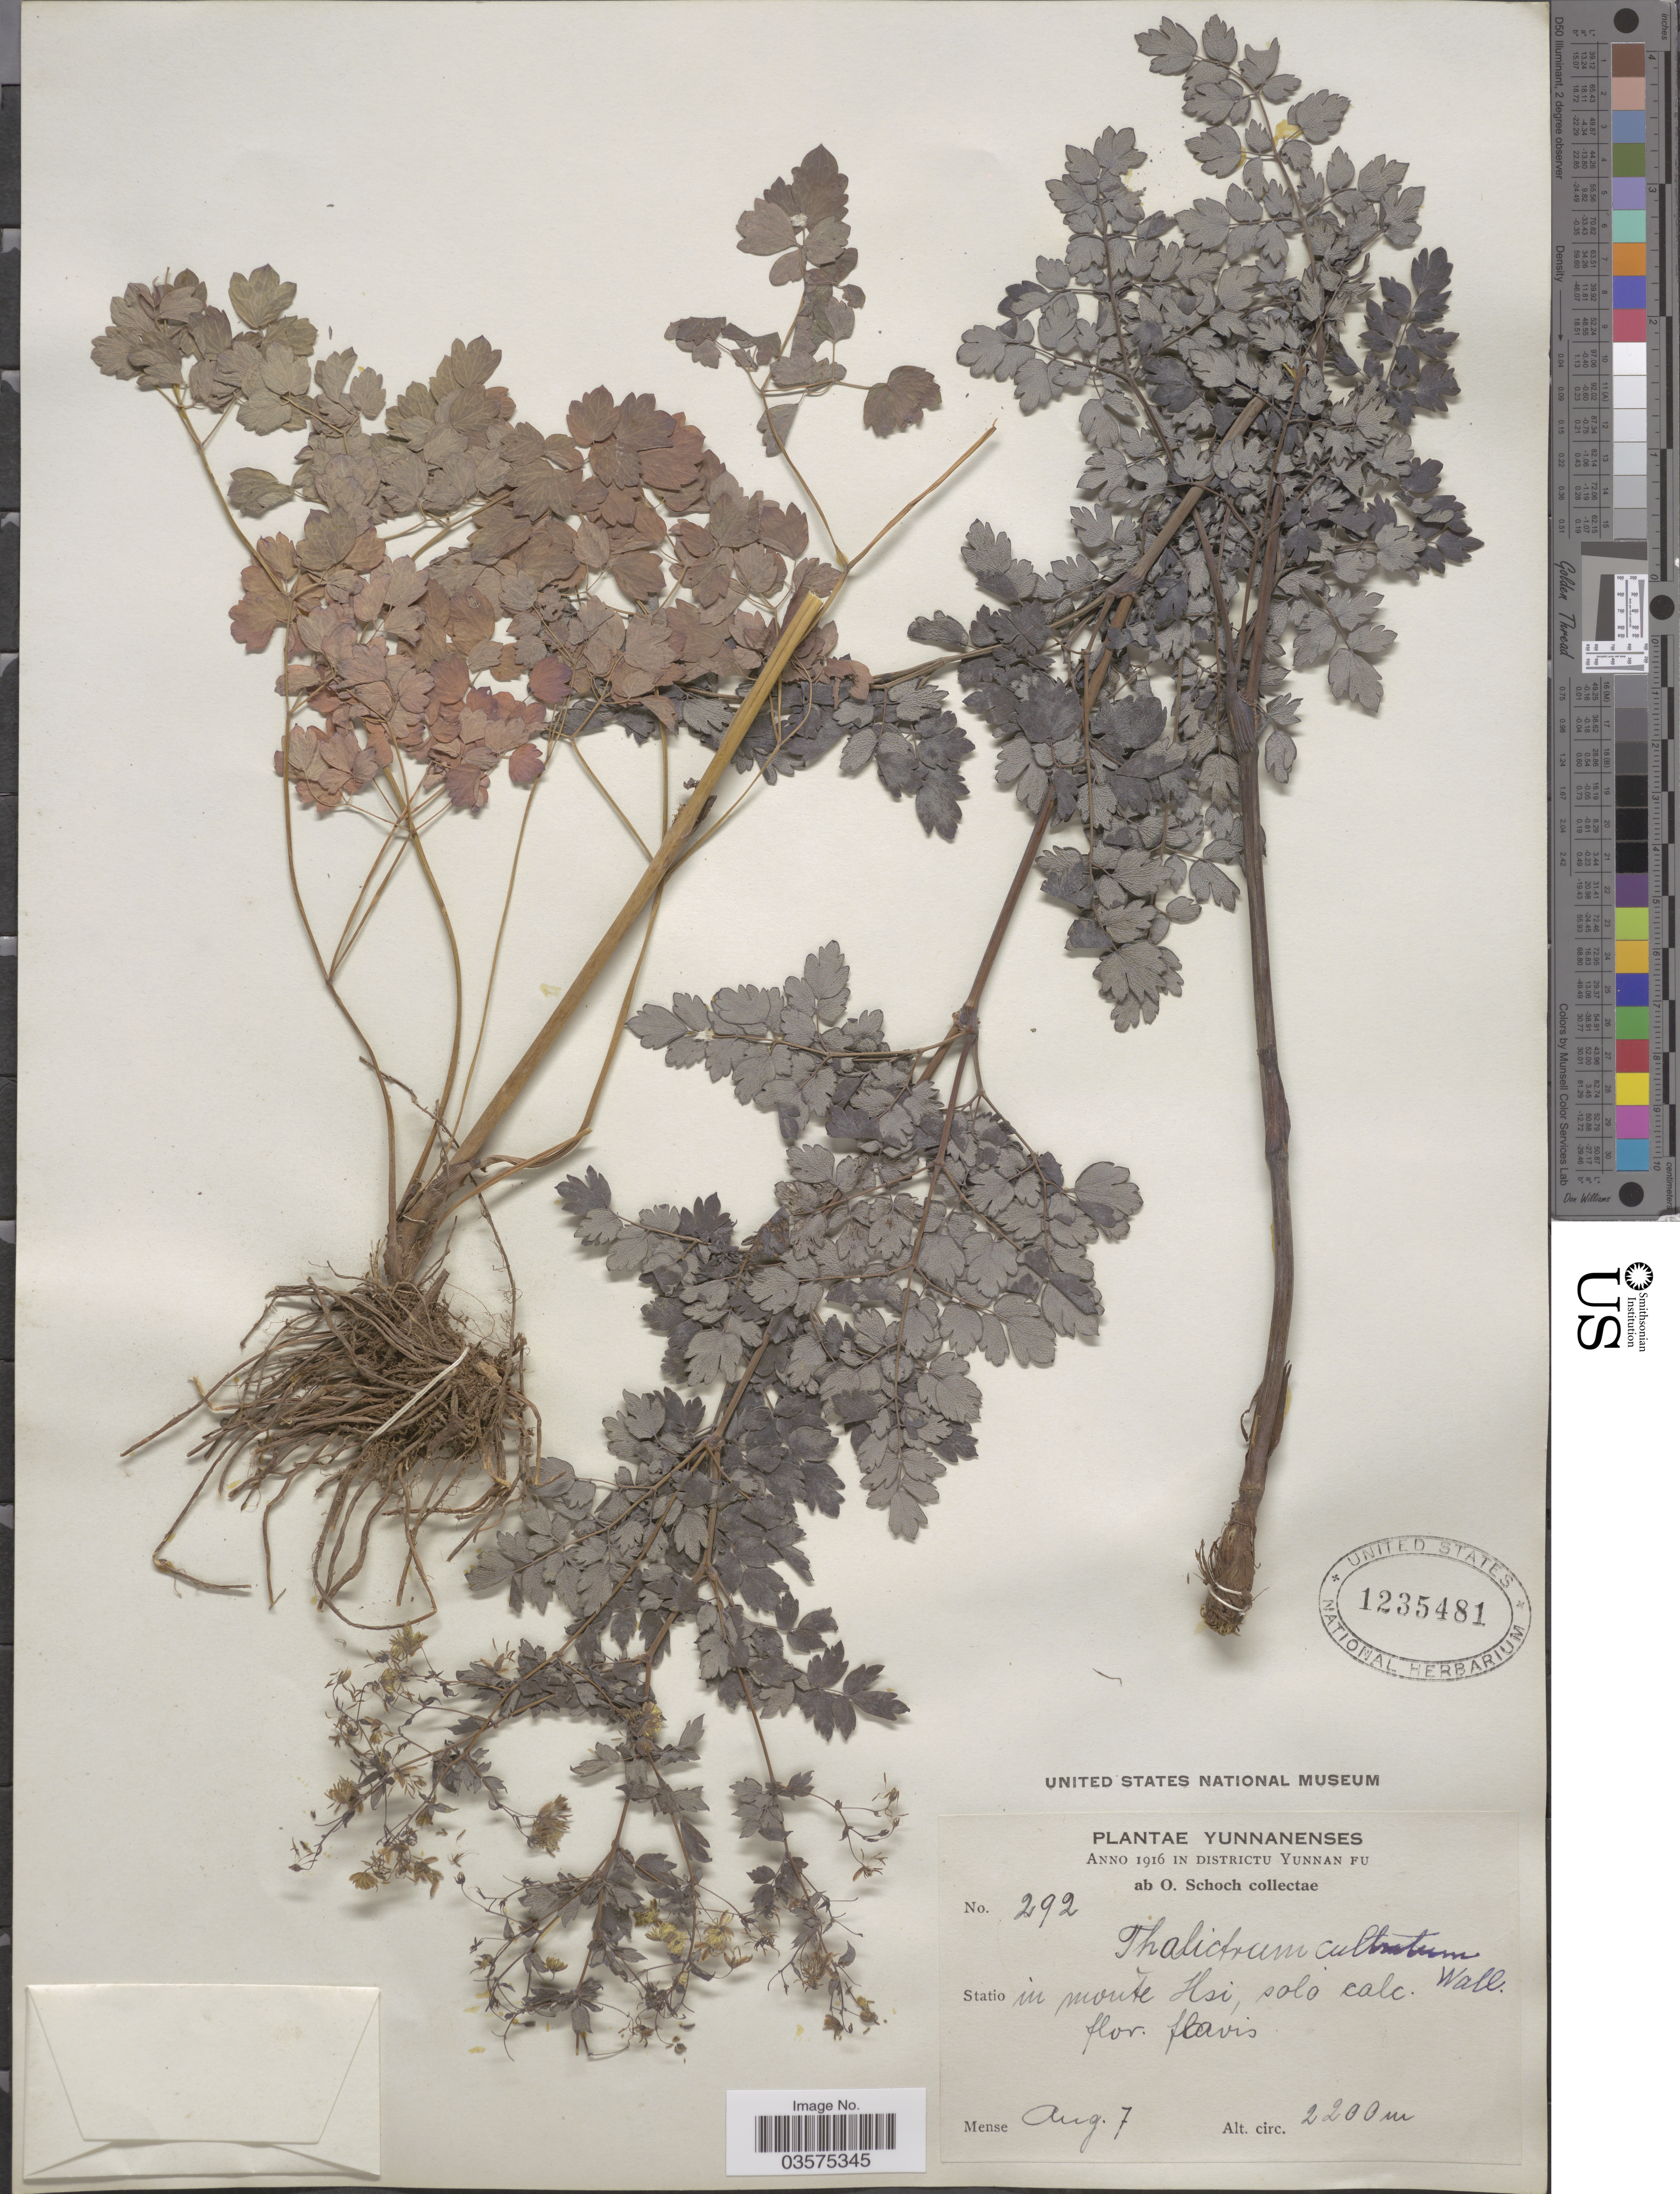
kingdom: Plantae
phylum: Tracheophyta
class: Magnoliopsida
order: Ranunculales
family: Ranunculaceae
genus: Thalictrum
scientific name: Thalictrum cultratum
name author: Wall.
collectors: O. Schoch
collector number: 292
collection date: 1916-08-07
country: China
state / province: Yunnan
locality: In districtu Yunnan Fu. Statio in monte Hsi.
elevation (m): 2200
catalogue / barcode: US 1235481